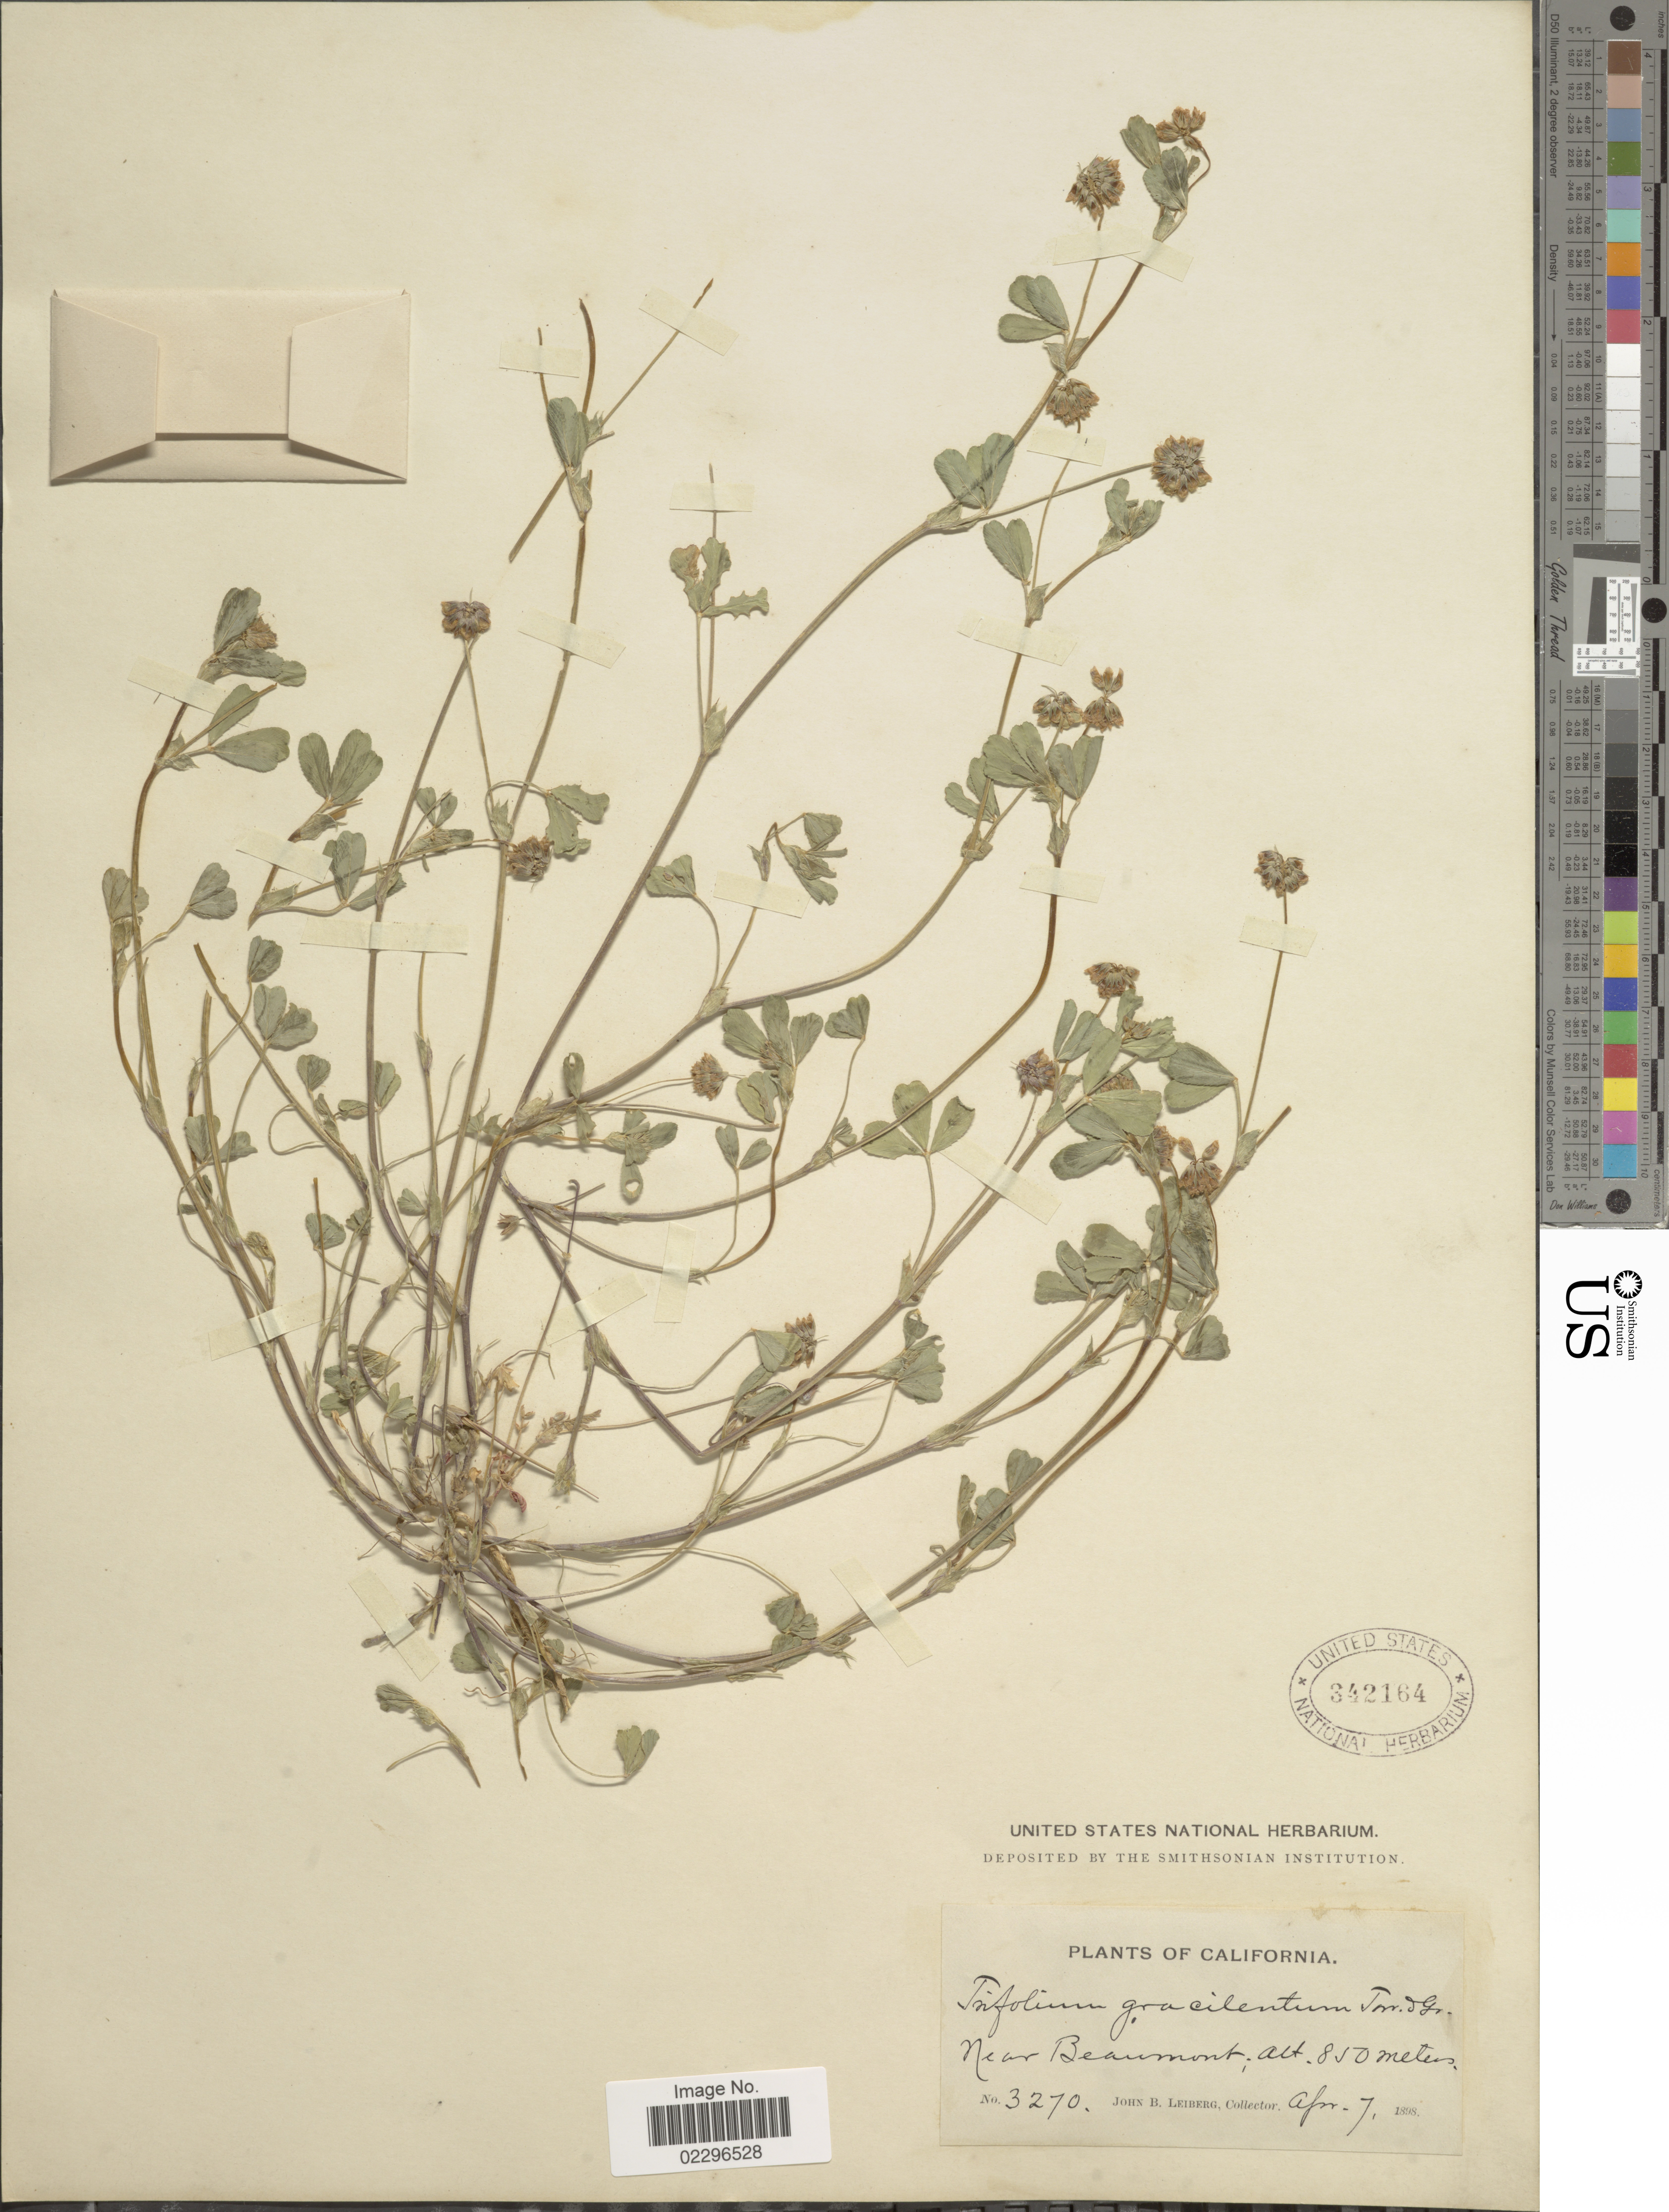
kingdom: Plantae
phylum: Tracheophyta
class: Magnoliopsida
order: Fabales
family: Fabaceae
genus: Trifolium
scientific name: Trifolium gracilentum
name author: Torr. & A. Gray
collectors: J. B. Leiberg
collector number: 3270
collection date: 1898-04-07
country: United States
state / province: California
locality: Near Beaumont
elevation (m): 850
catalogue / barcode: US 342164